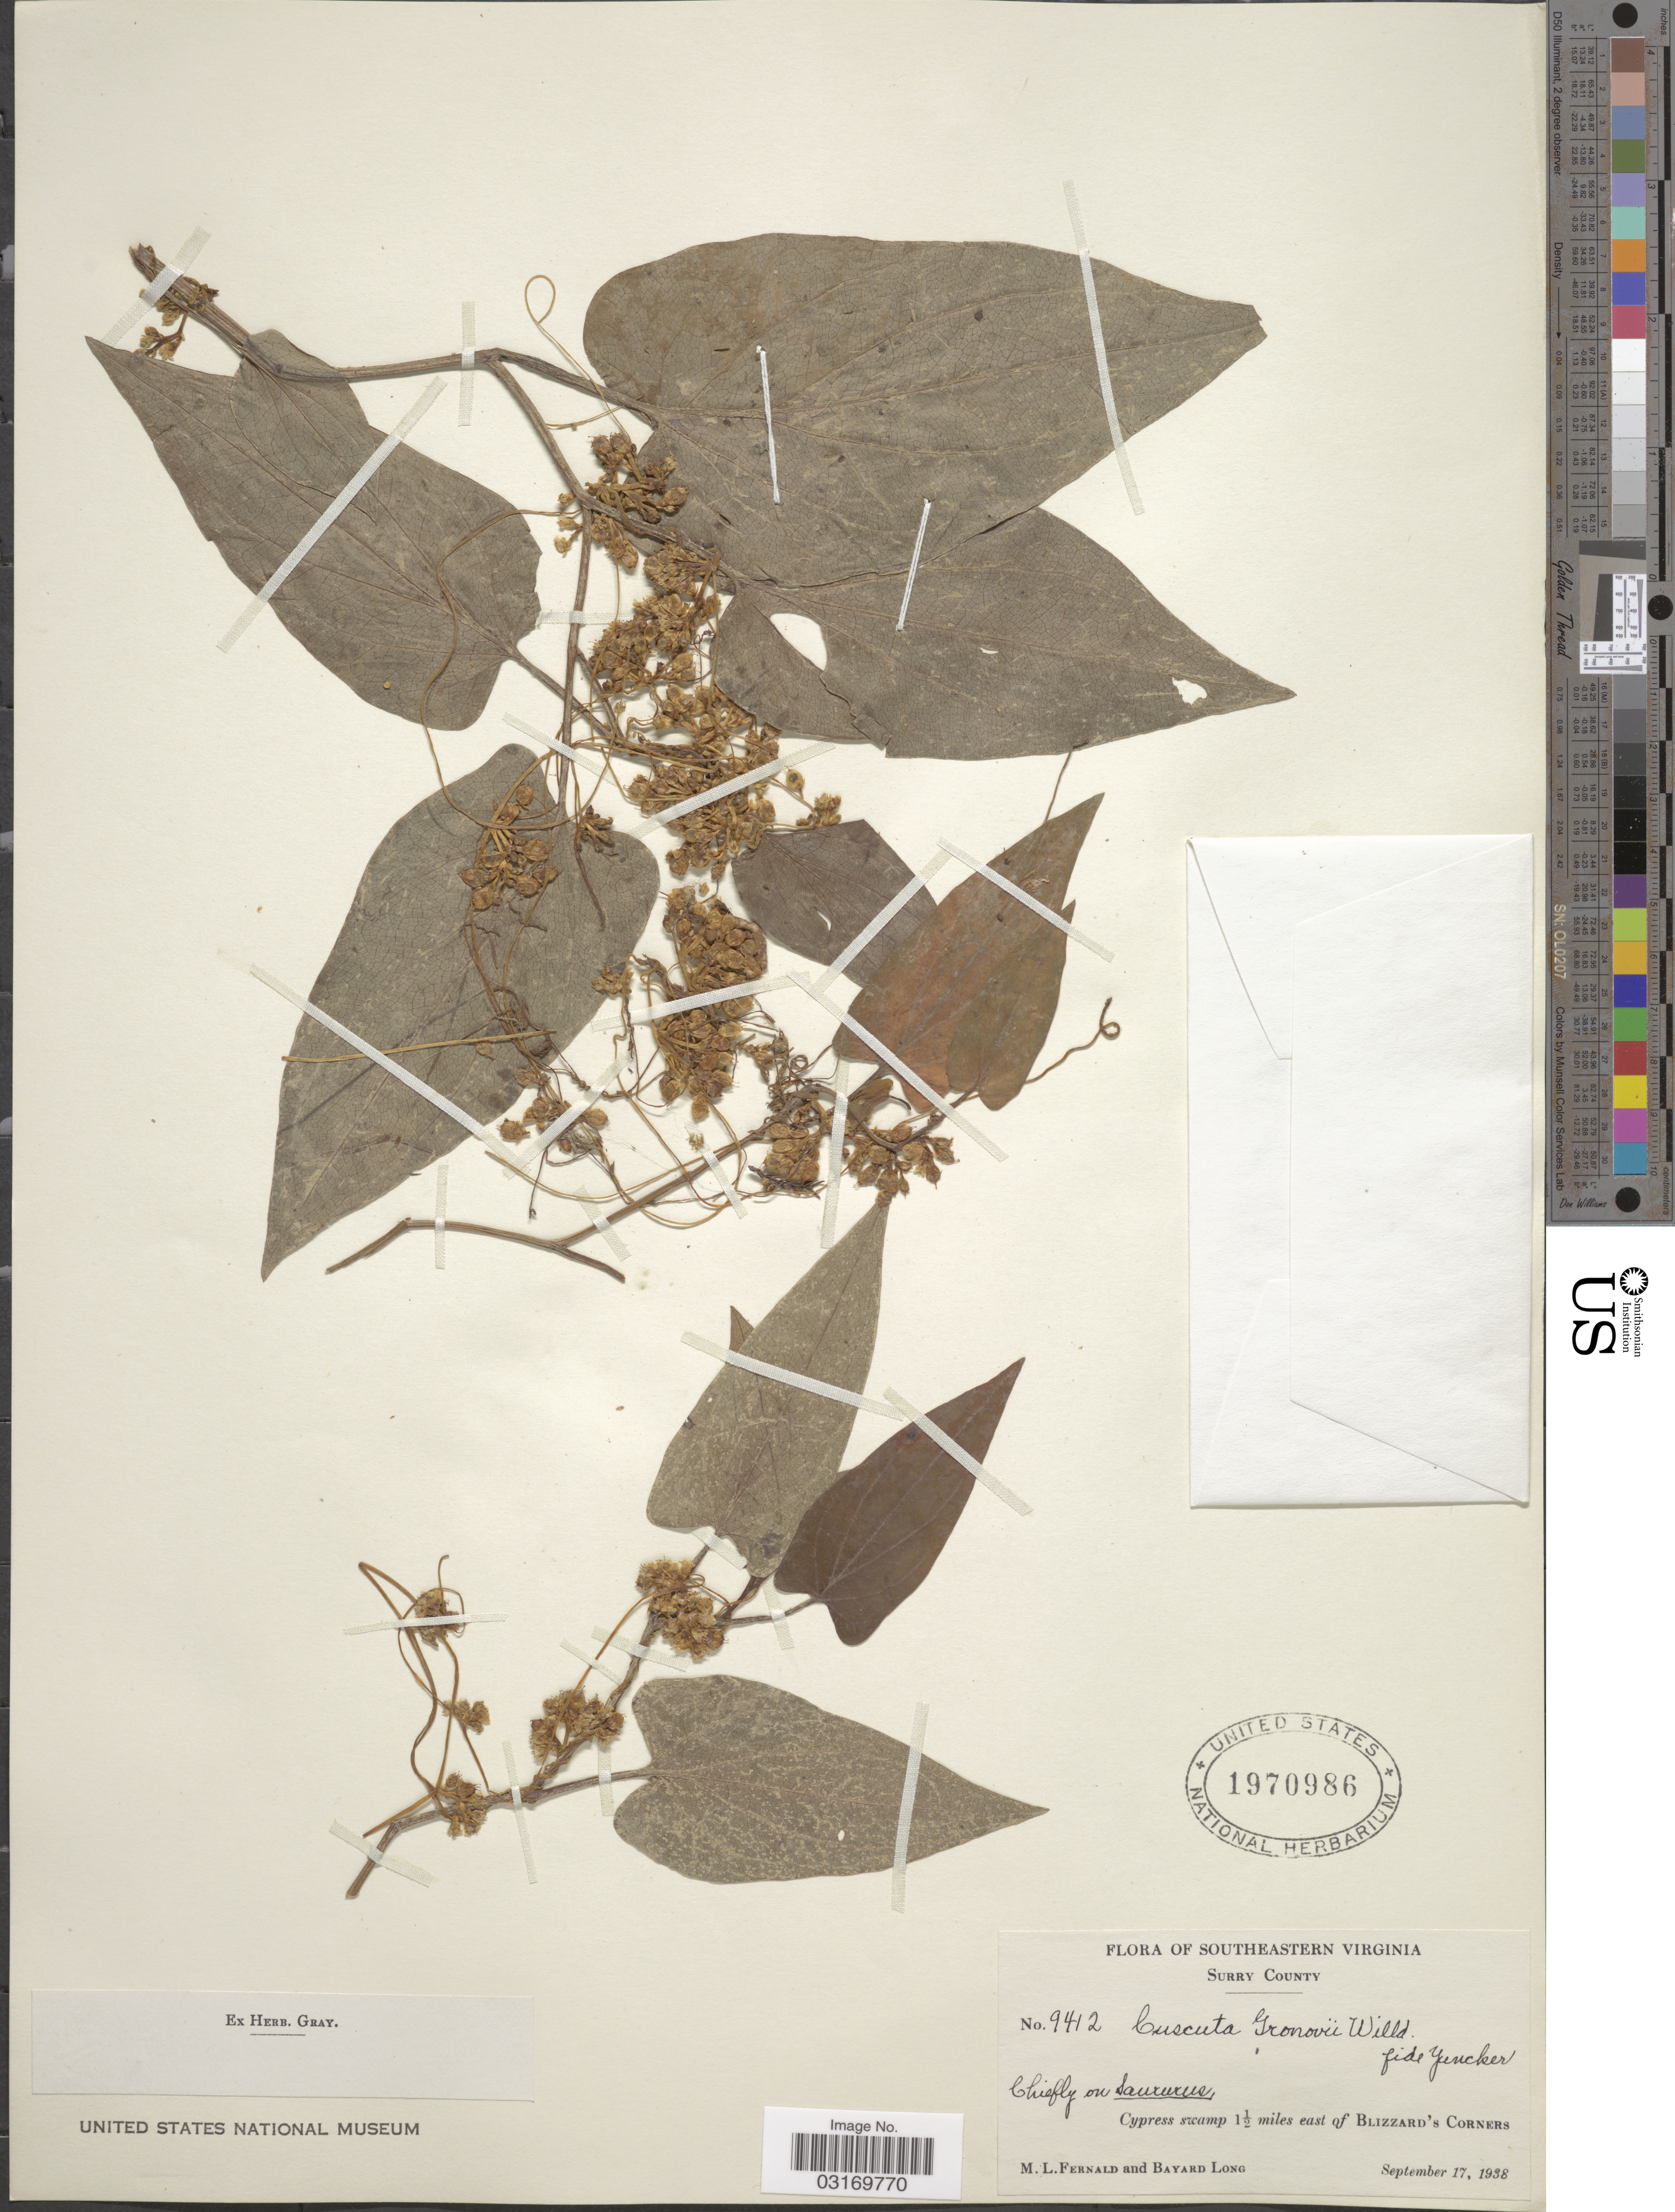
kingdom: Plantae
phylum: Tracheophyta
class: Magnoliopsida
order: Solanales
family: Convolvulaceae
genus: Cuscuta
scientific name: Cuscuta gronovii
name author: Willd. ex Schult.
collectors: M. L. Fernald & B. Long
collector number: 9412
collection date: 1938-09-17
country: United States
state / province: Virginia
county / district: Surry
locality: Southeastern Virginia. Surry County. Cypress swamp 1½ miles east of Blizzard's Corners.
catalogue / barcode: US 1970986